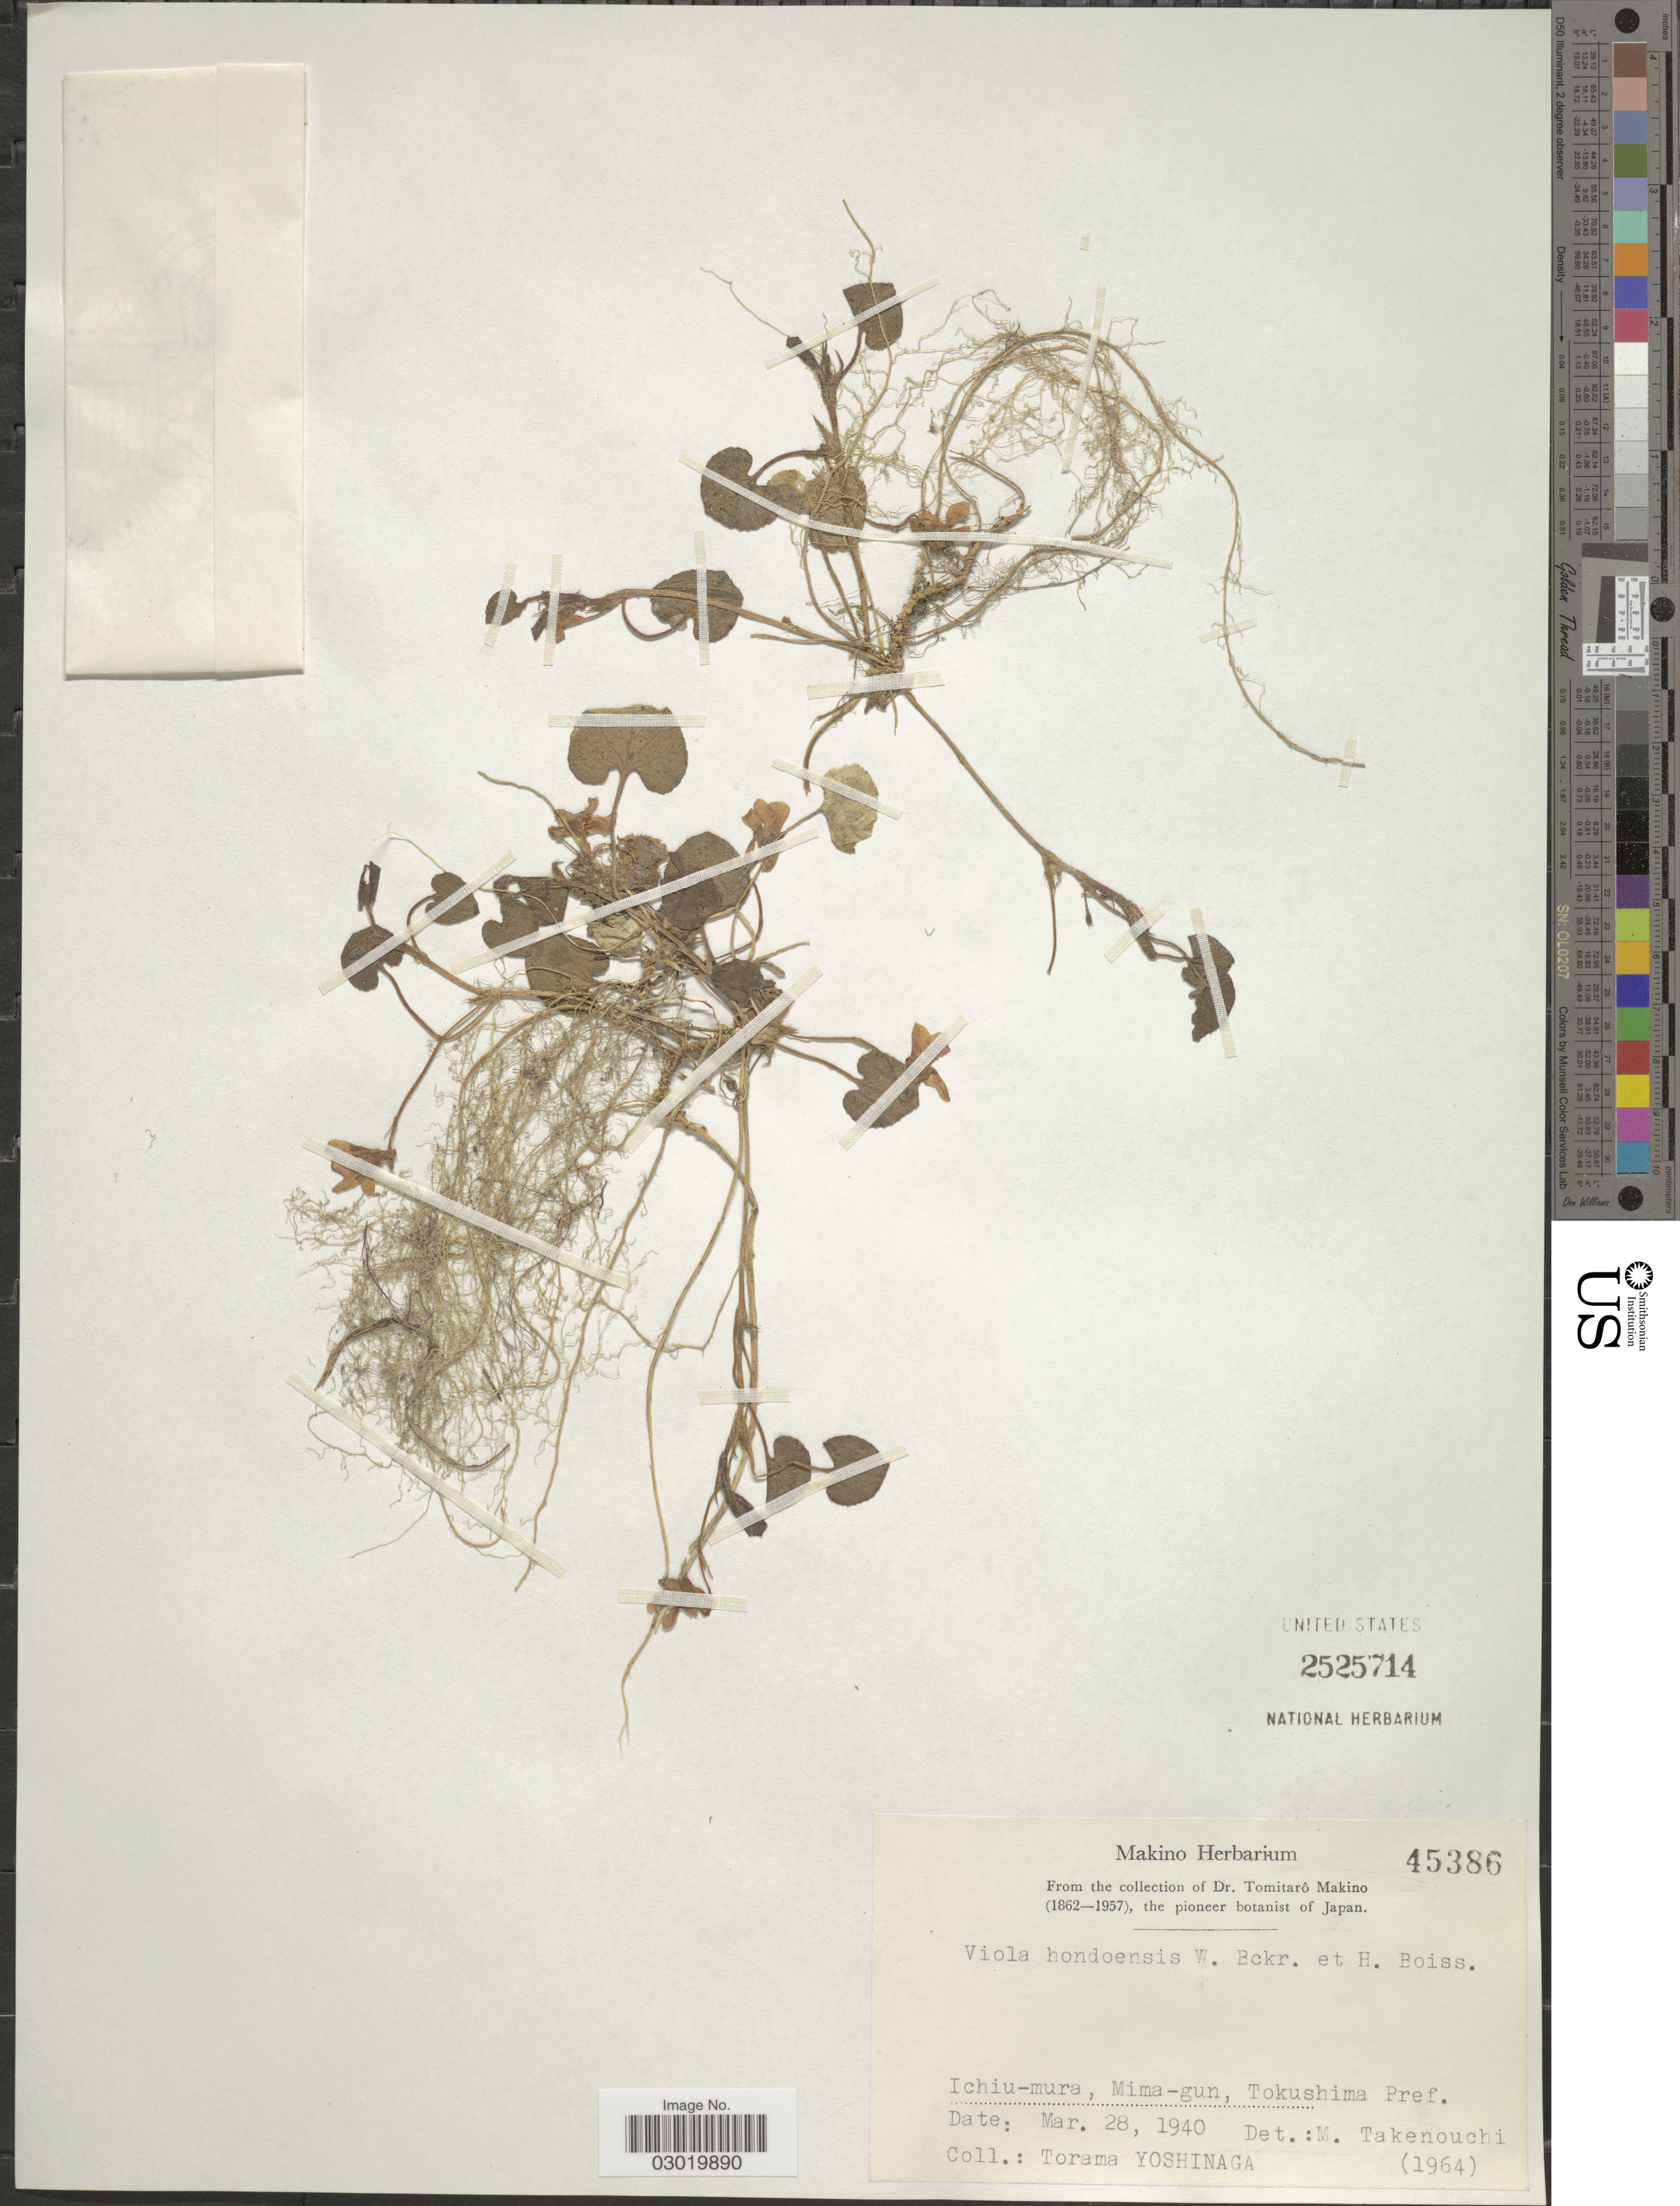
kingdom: Plantae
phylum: Tracheophyta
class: Magnoliopsida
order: Malpighiales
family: Violaceae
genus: Viola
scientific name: Viola hondoensis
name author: W. Becker & H. Boissieu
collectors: T. Yoshinaga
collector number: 45386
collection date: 1940-03-28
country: Japan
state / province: Tokusima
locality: Ichiu-mura, Mima-gun, Tokushima Pref.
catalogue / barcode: US 2525714